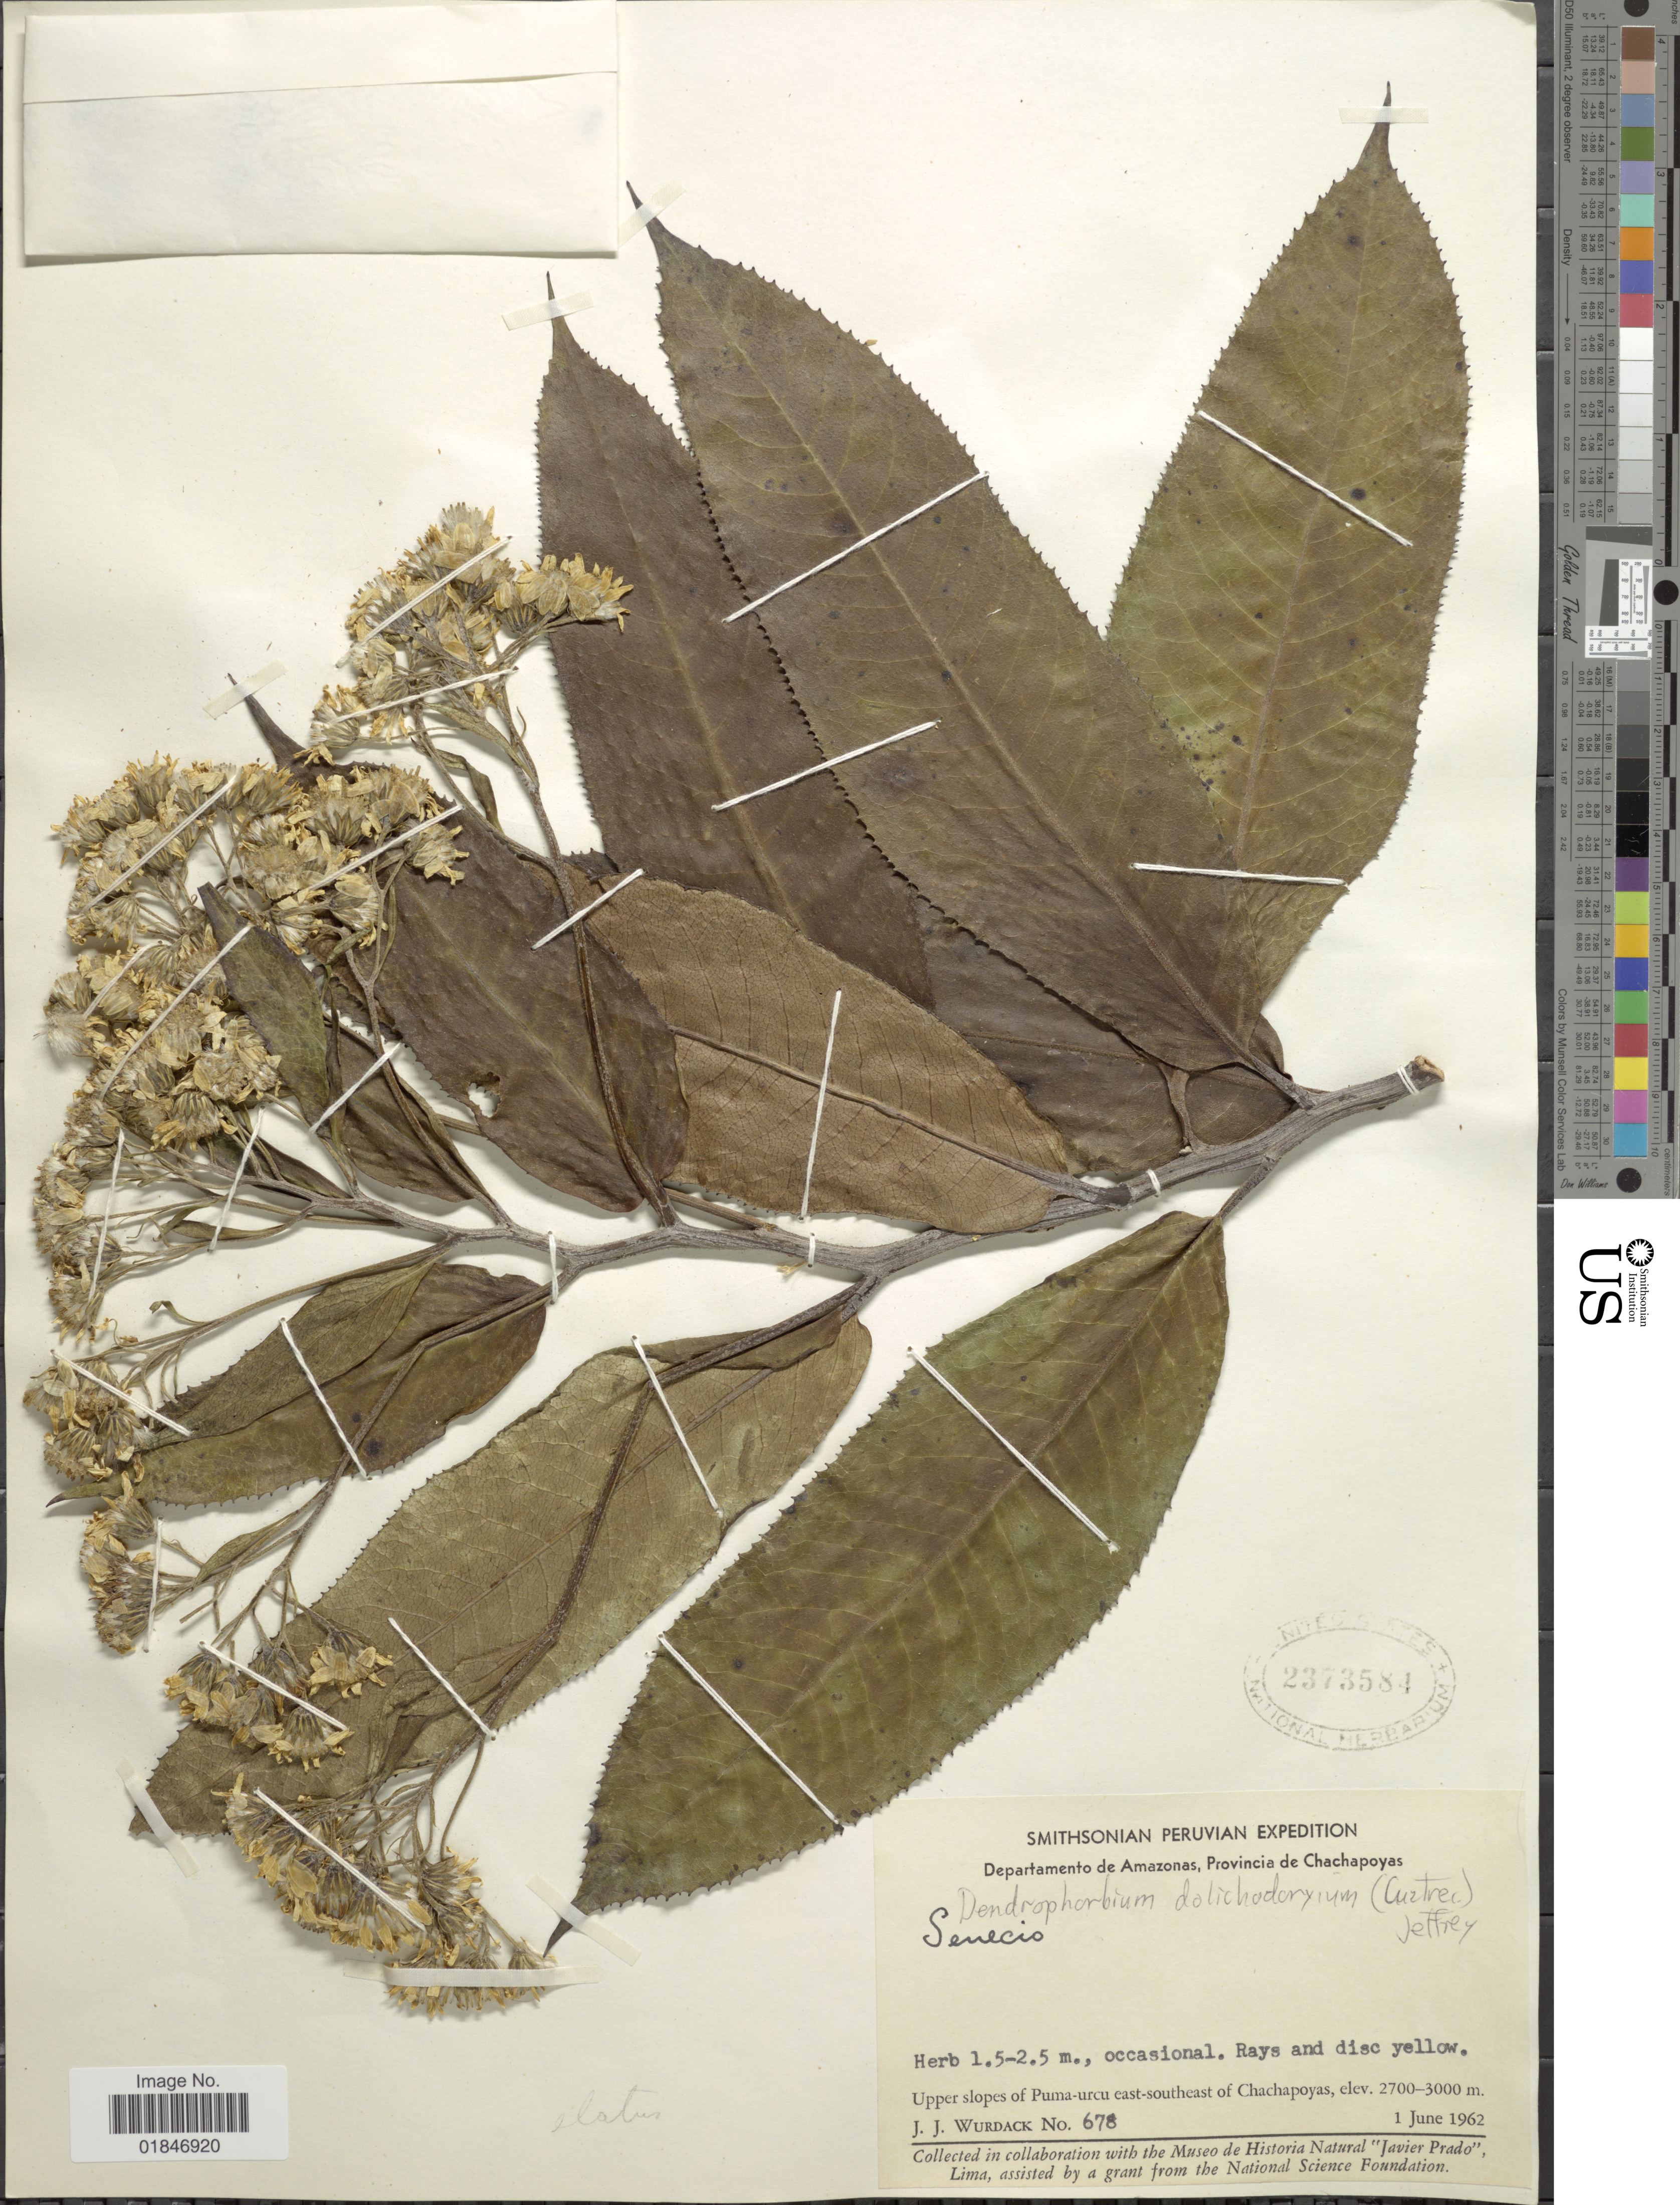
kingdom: Plantae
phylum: Tracheophyta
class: Magnoliopsida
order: Asterales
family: Asteraceae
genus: Dendrophorbium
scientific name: Dendrophorbium dolichodoryium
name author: (Cuatrec.) C. Jeffrey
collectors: J. J. Wurdack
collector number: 678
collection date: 1962-06-01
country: Peru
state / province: Amazonas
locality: Departamento de Amazonas, Provincia de Chachapoyas. Upper slopes of Puma-urcu east-South east of Chachapoyas.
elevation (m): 2700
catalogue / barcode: US 2373584